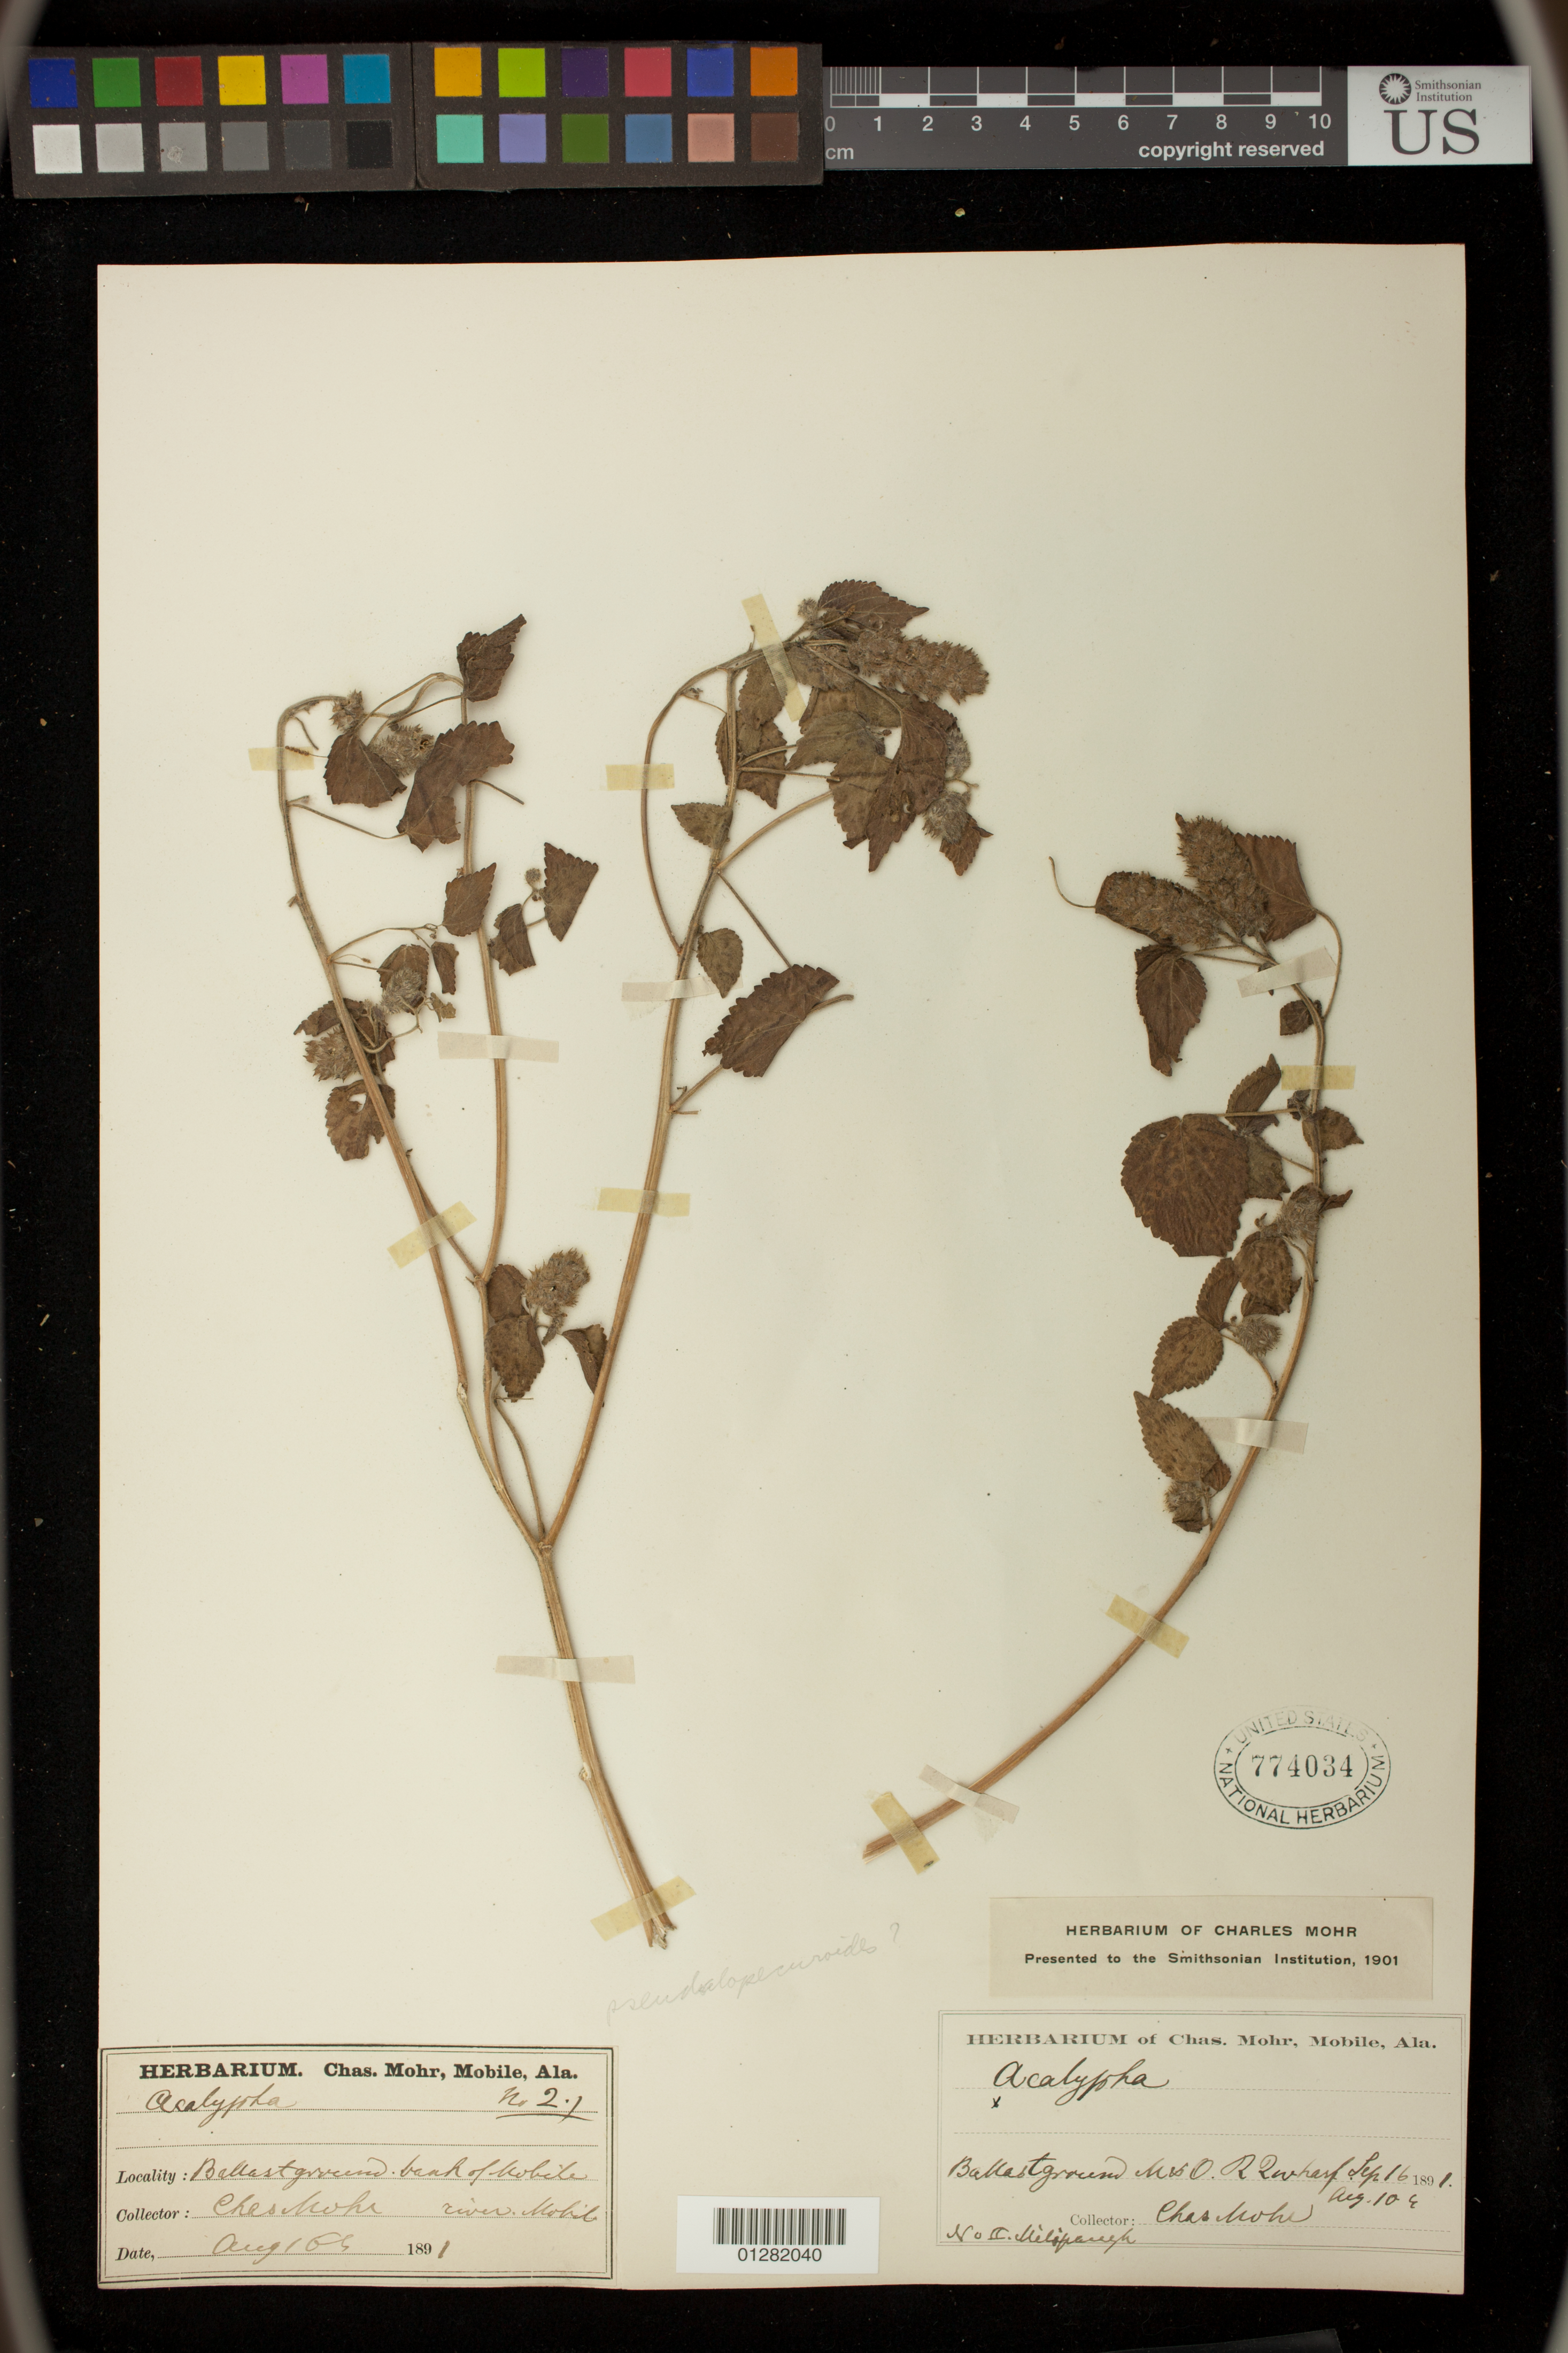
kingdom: Plantae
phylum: Tracheophyta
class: Magnoliopsida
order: Malpighiales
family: Euphorbiaceae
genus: Acalypha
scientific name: Acalypha sp.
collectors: C. T. Mohr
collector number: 27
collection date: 1891-08-10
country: United States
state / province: Alabama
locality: Ballast ground bank of Mobile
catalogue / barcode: US 774034